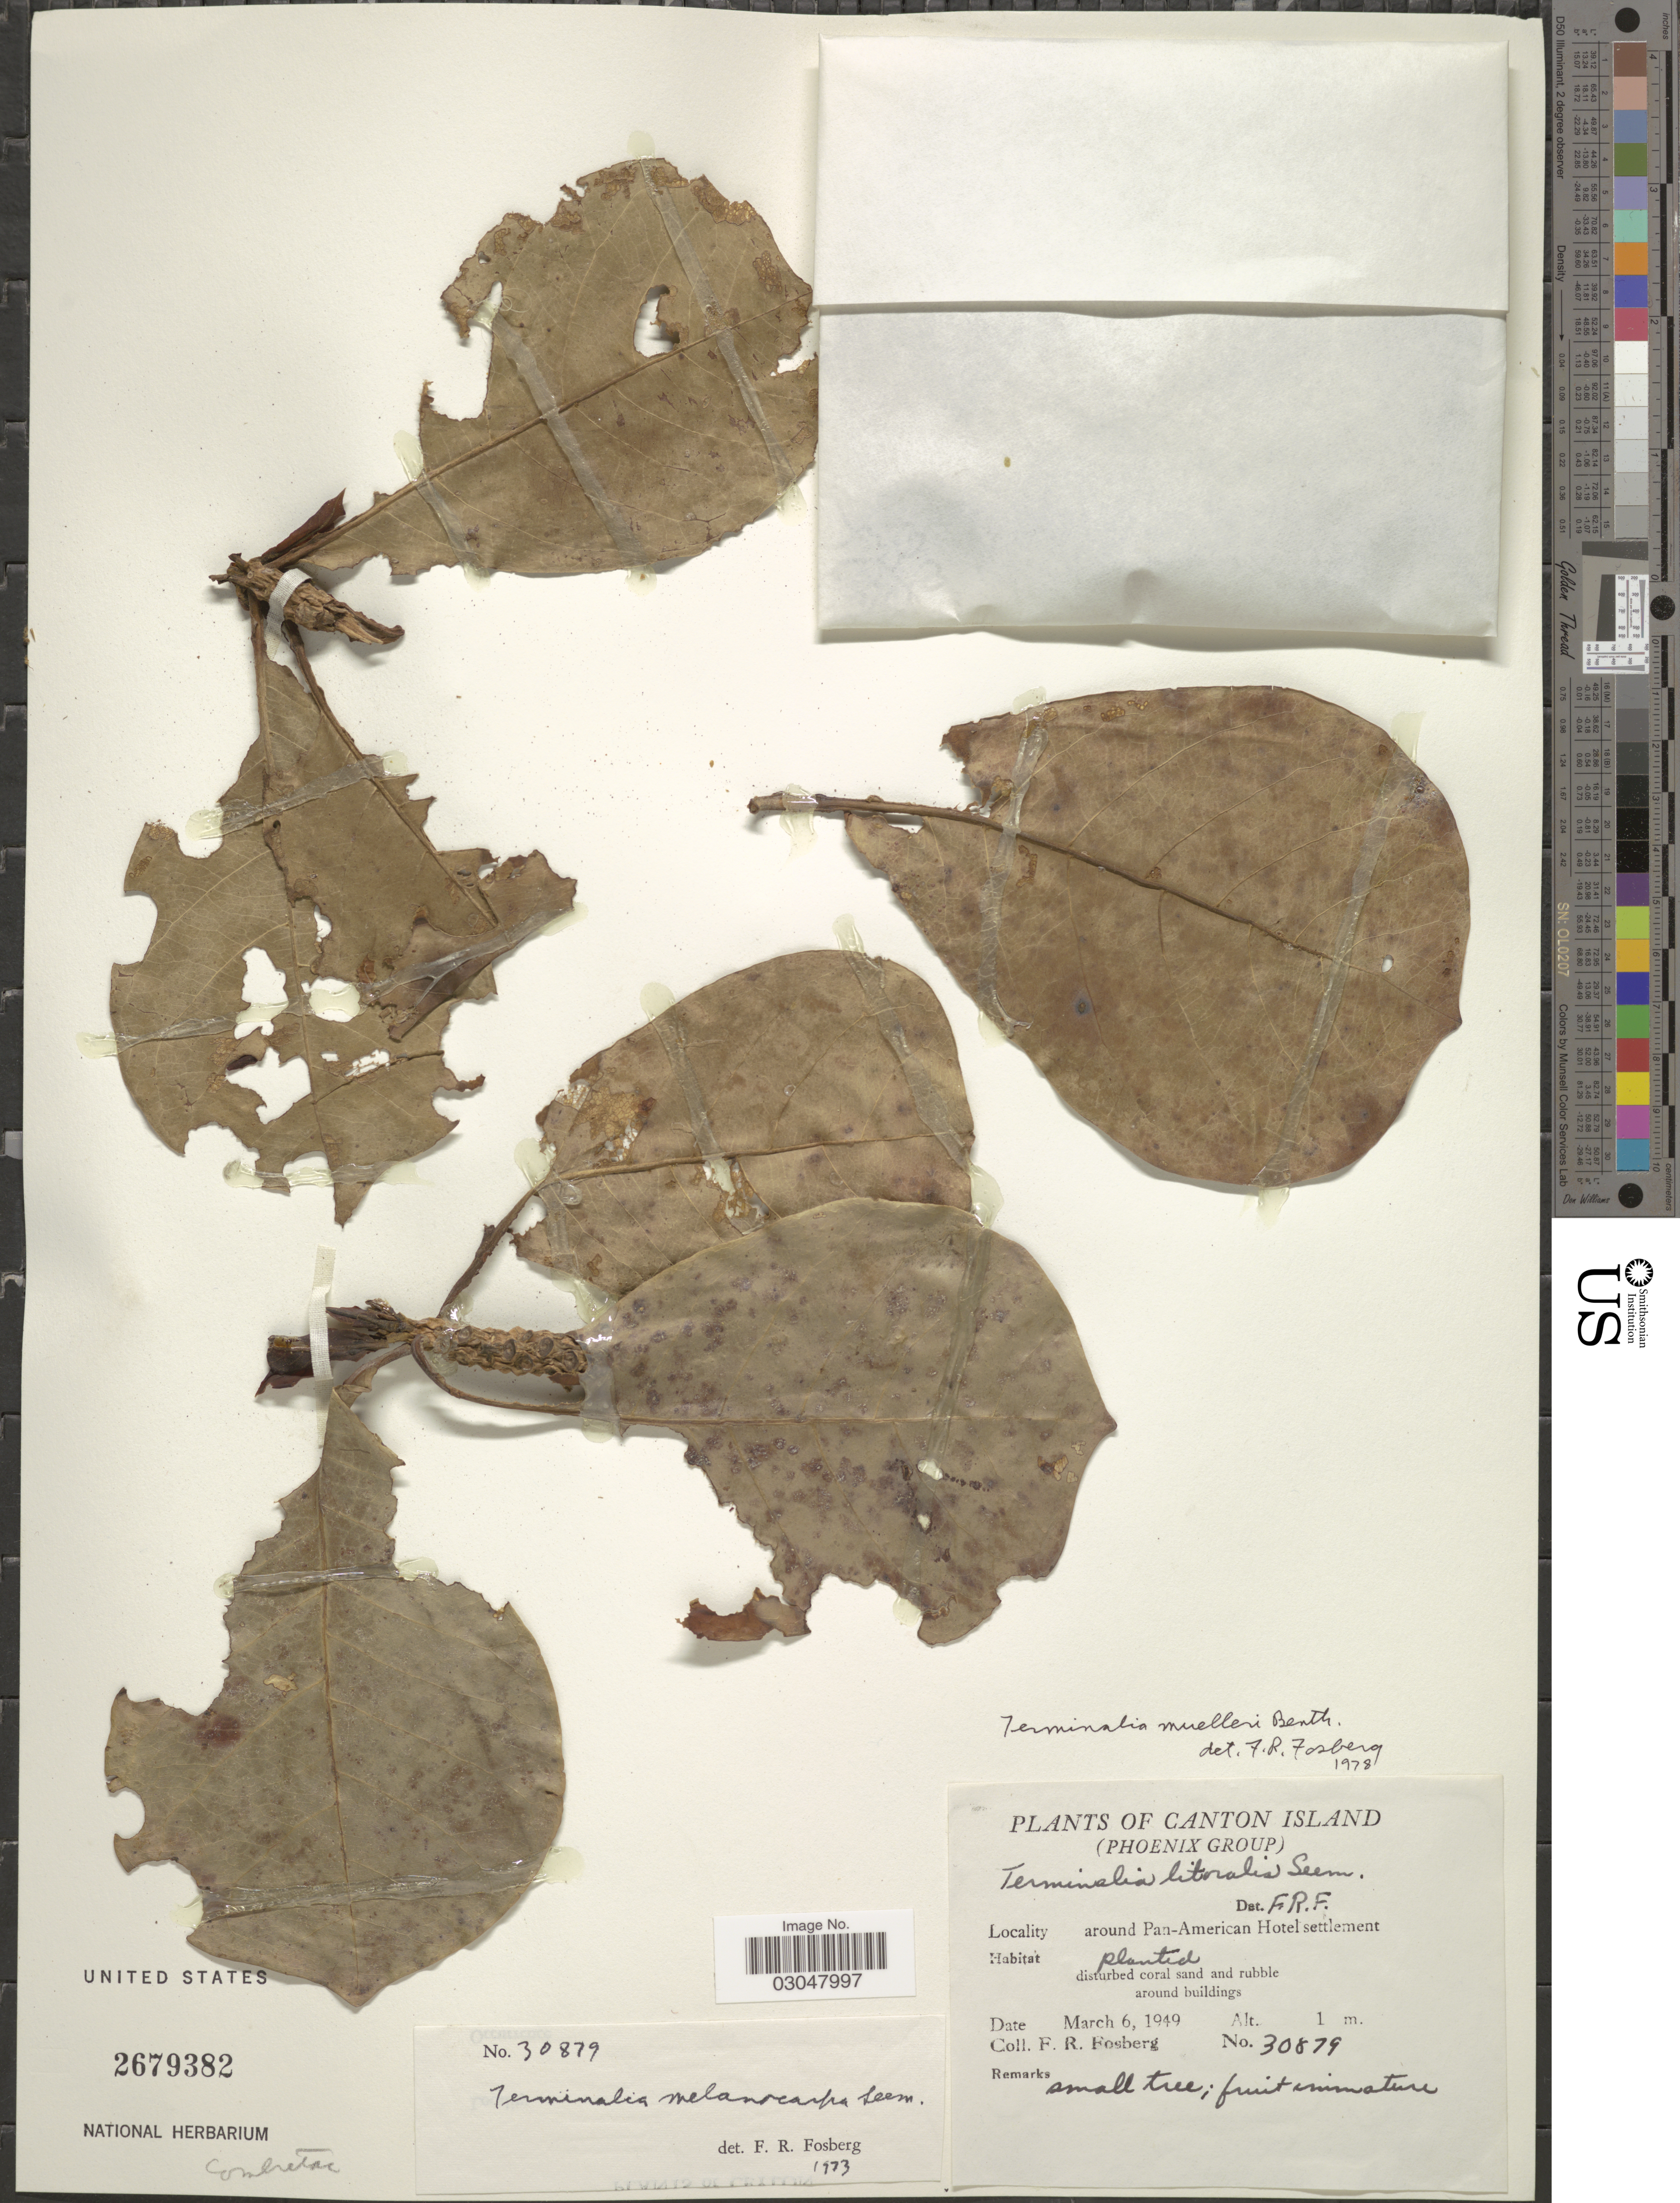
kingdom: Plantae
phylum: Tracheophyta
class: Magnoliopsida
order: Myrtales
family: Combretaceae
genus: Terminalia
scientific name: Terminalia muelleri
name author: Benth.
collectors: F. R. Fosberg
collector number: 30879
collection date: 1949-03-06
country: Kiribati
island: Kanton [Canton] Atoll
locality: Canton Island. (Phoenix Group). Around Pan-American Hotel settlement.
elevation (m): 1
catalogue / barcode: US 2679382